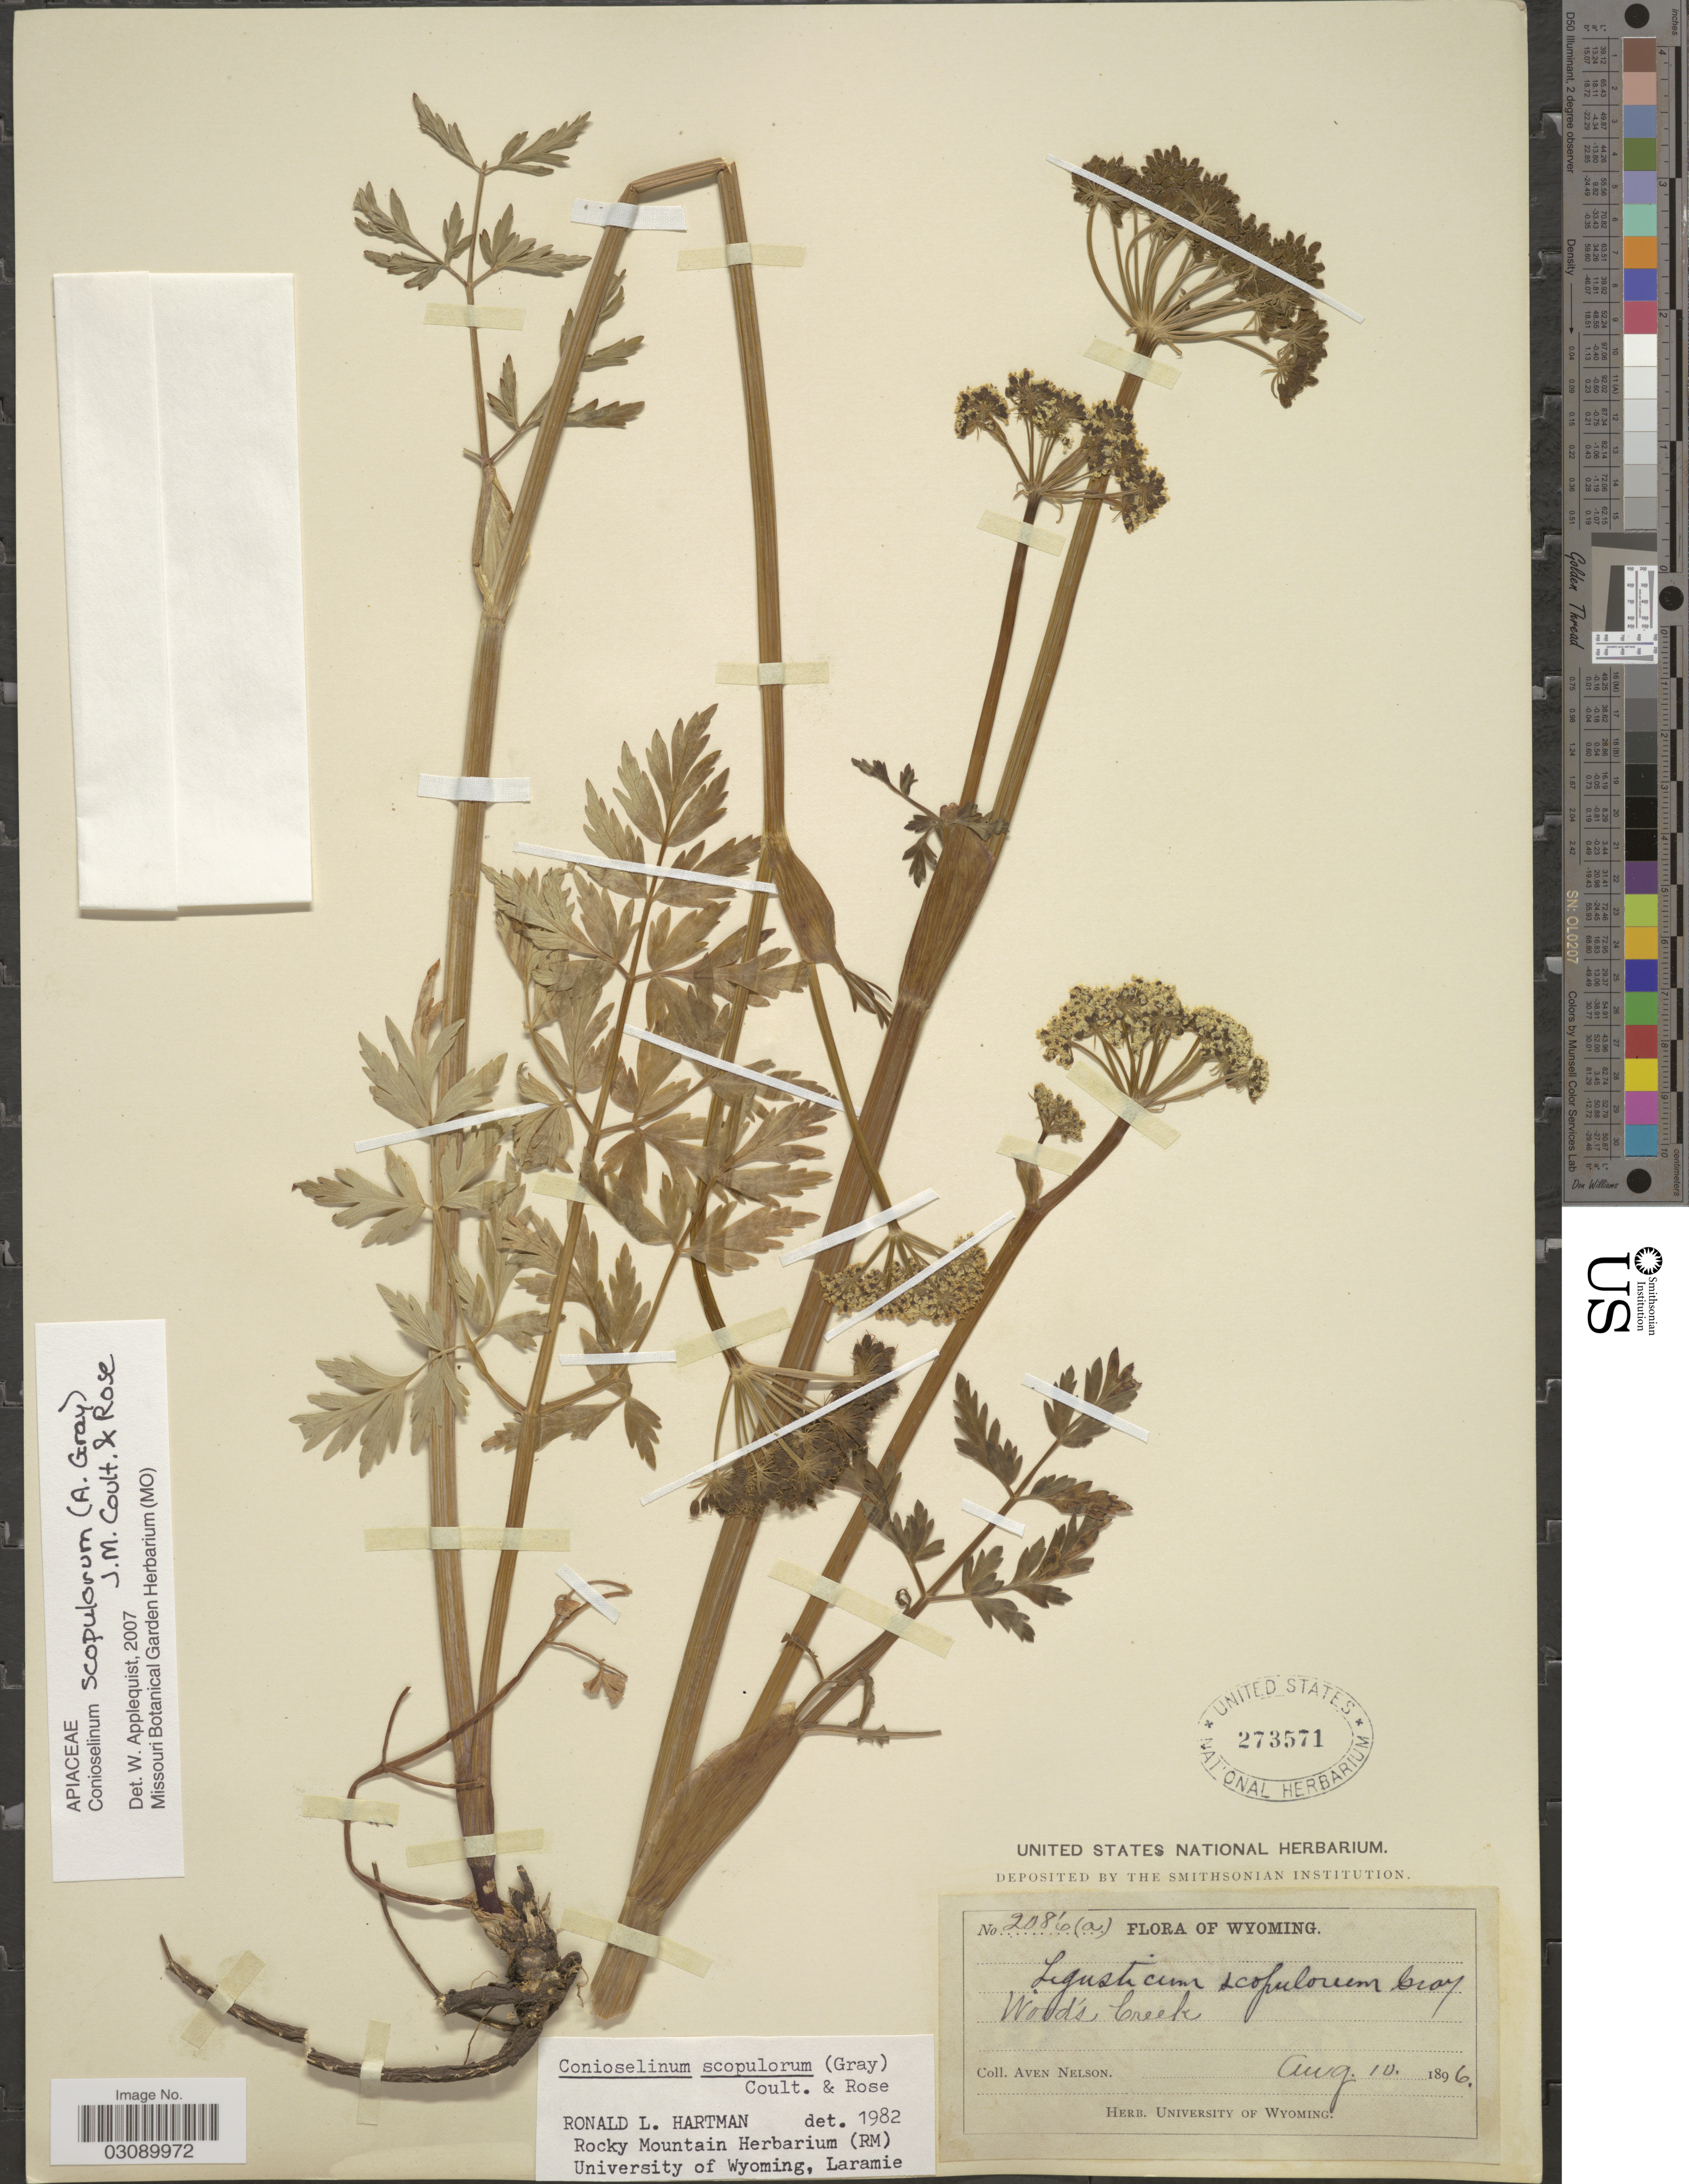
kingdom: Plantae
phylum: Tracheophyta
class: Magnoliopsida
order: Apiales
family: Apiaceae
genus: Conioselinum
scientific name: Conioselinum scopulorum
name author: (A. Gray) J.M. Coult. & Rose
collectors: A. Nelson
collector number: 2086(a)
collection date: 1896-08-10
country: United States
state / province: Wyoming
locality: Wood's Creek.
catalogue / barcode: US 273571